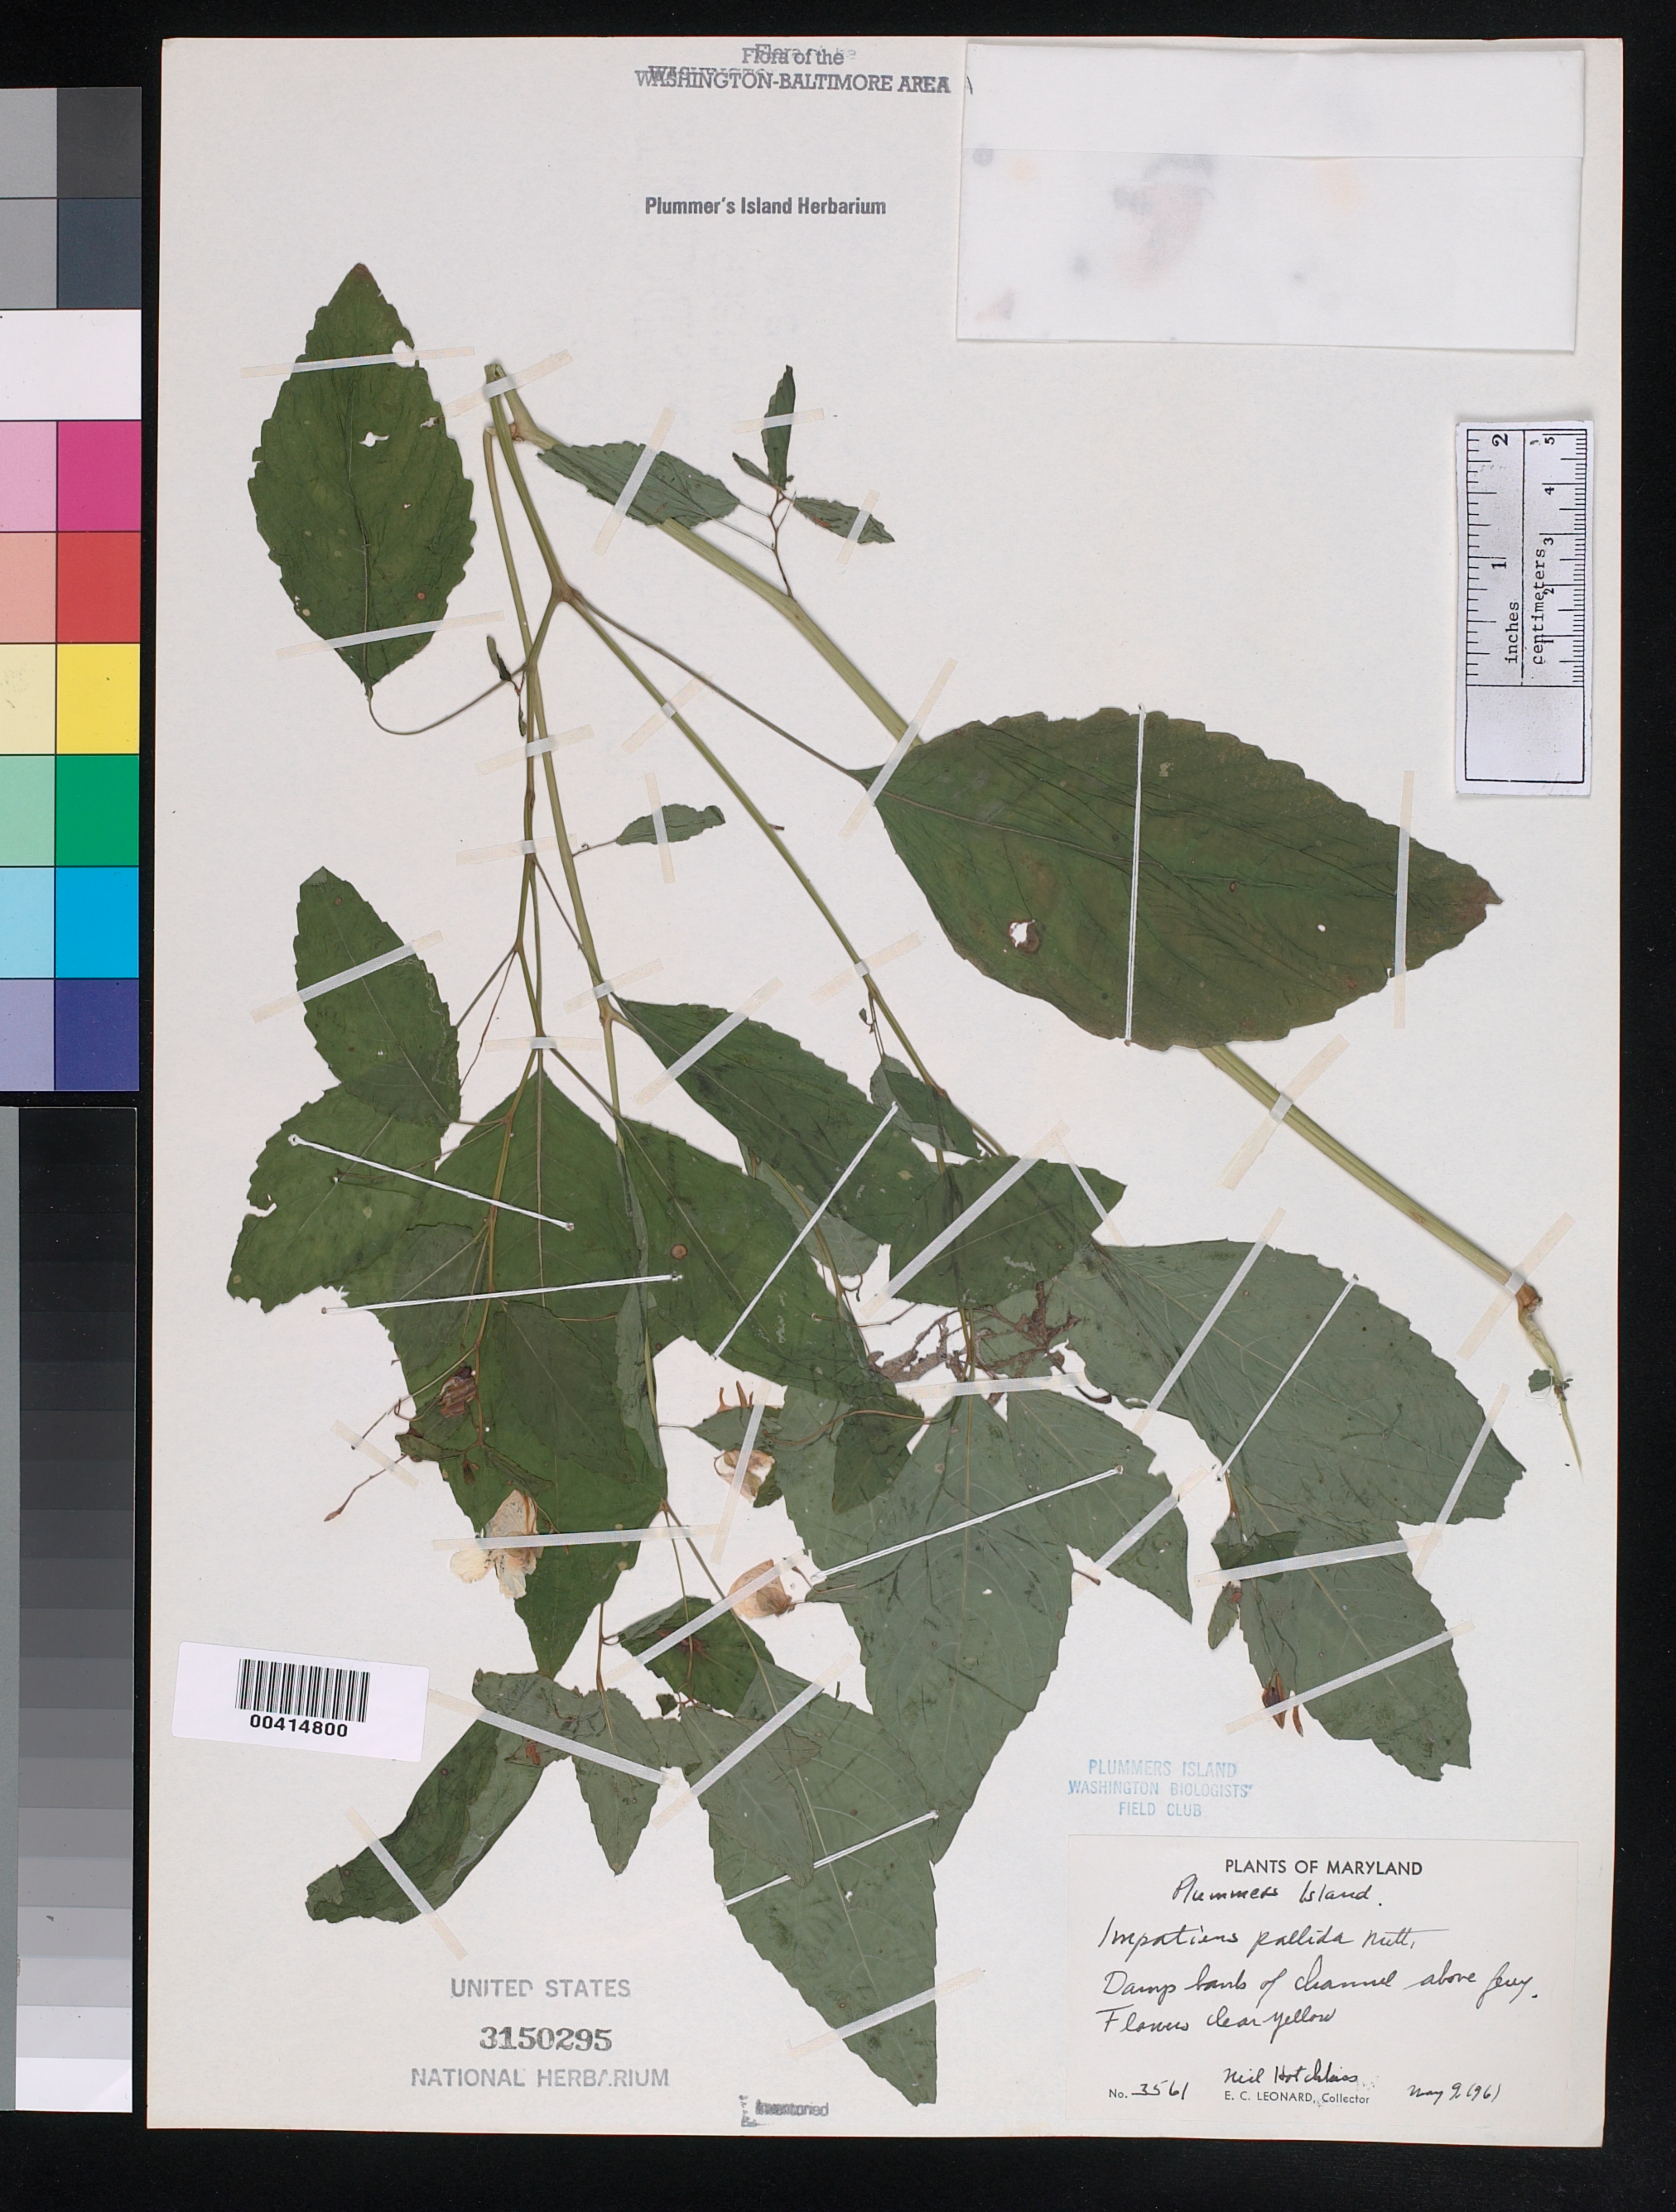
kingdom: Plantae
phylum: Tracheophyta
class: Magnoliopsida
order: Ericales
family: Balsaminaceae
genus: Impatiens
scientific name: Impatiens pallida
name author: Nutt.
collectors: E. C. Leonard & N. Hotchkiss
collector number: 3561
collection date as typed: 09 May 1961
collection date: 1961-05-09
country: United States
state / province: Maryland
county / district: Montgomery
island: Plummers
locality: Plummer's Island; bank of channel above Ferry C. & O. Canal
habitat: Damp bank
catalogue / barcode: US 3150295